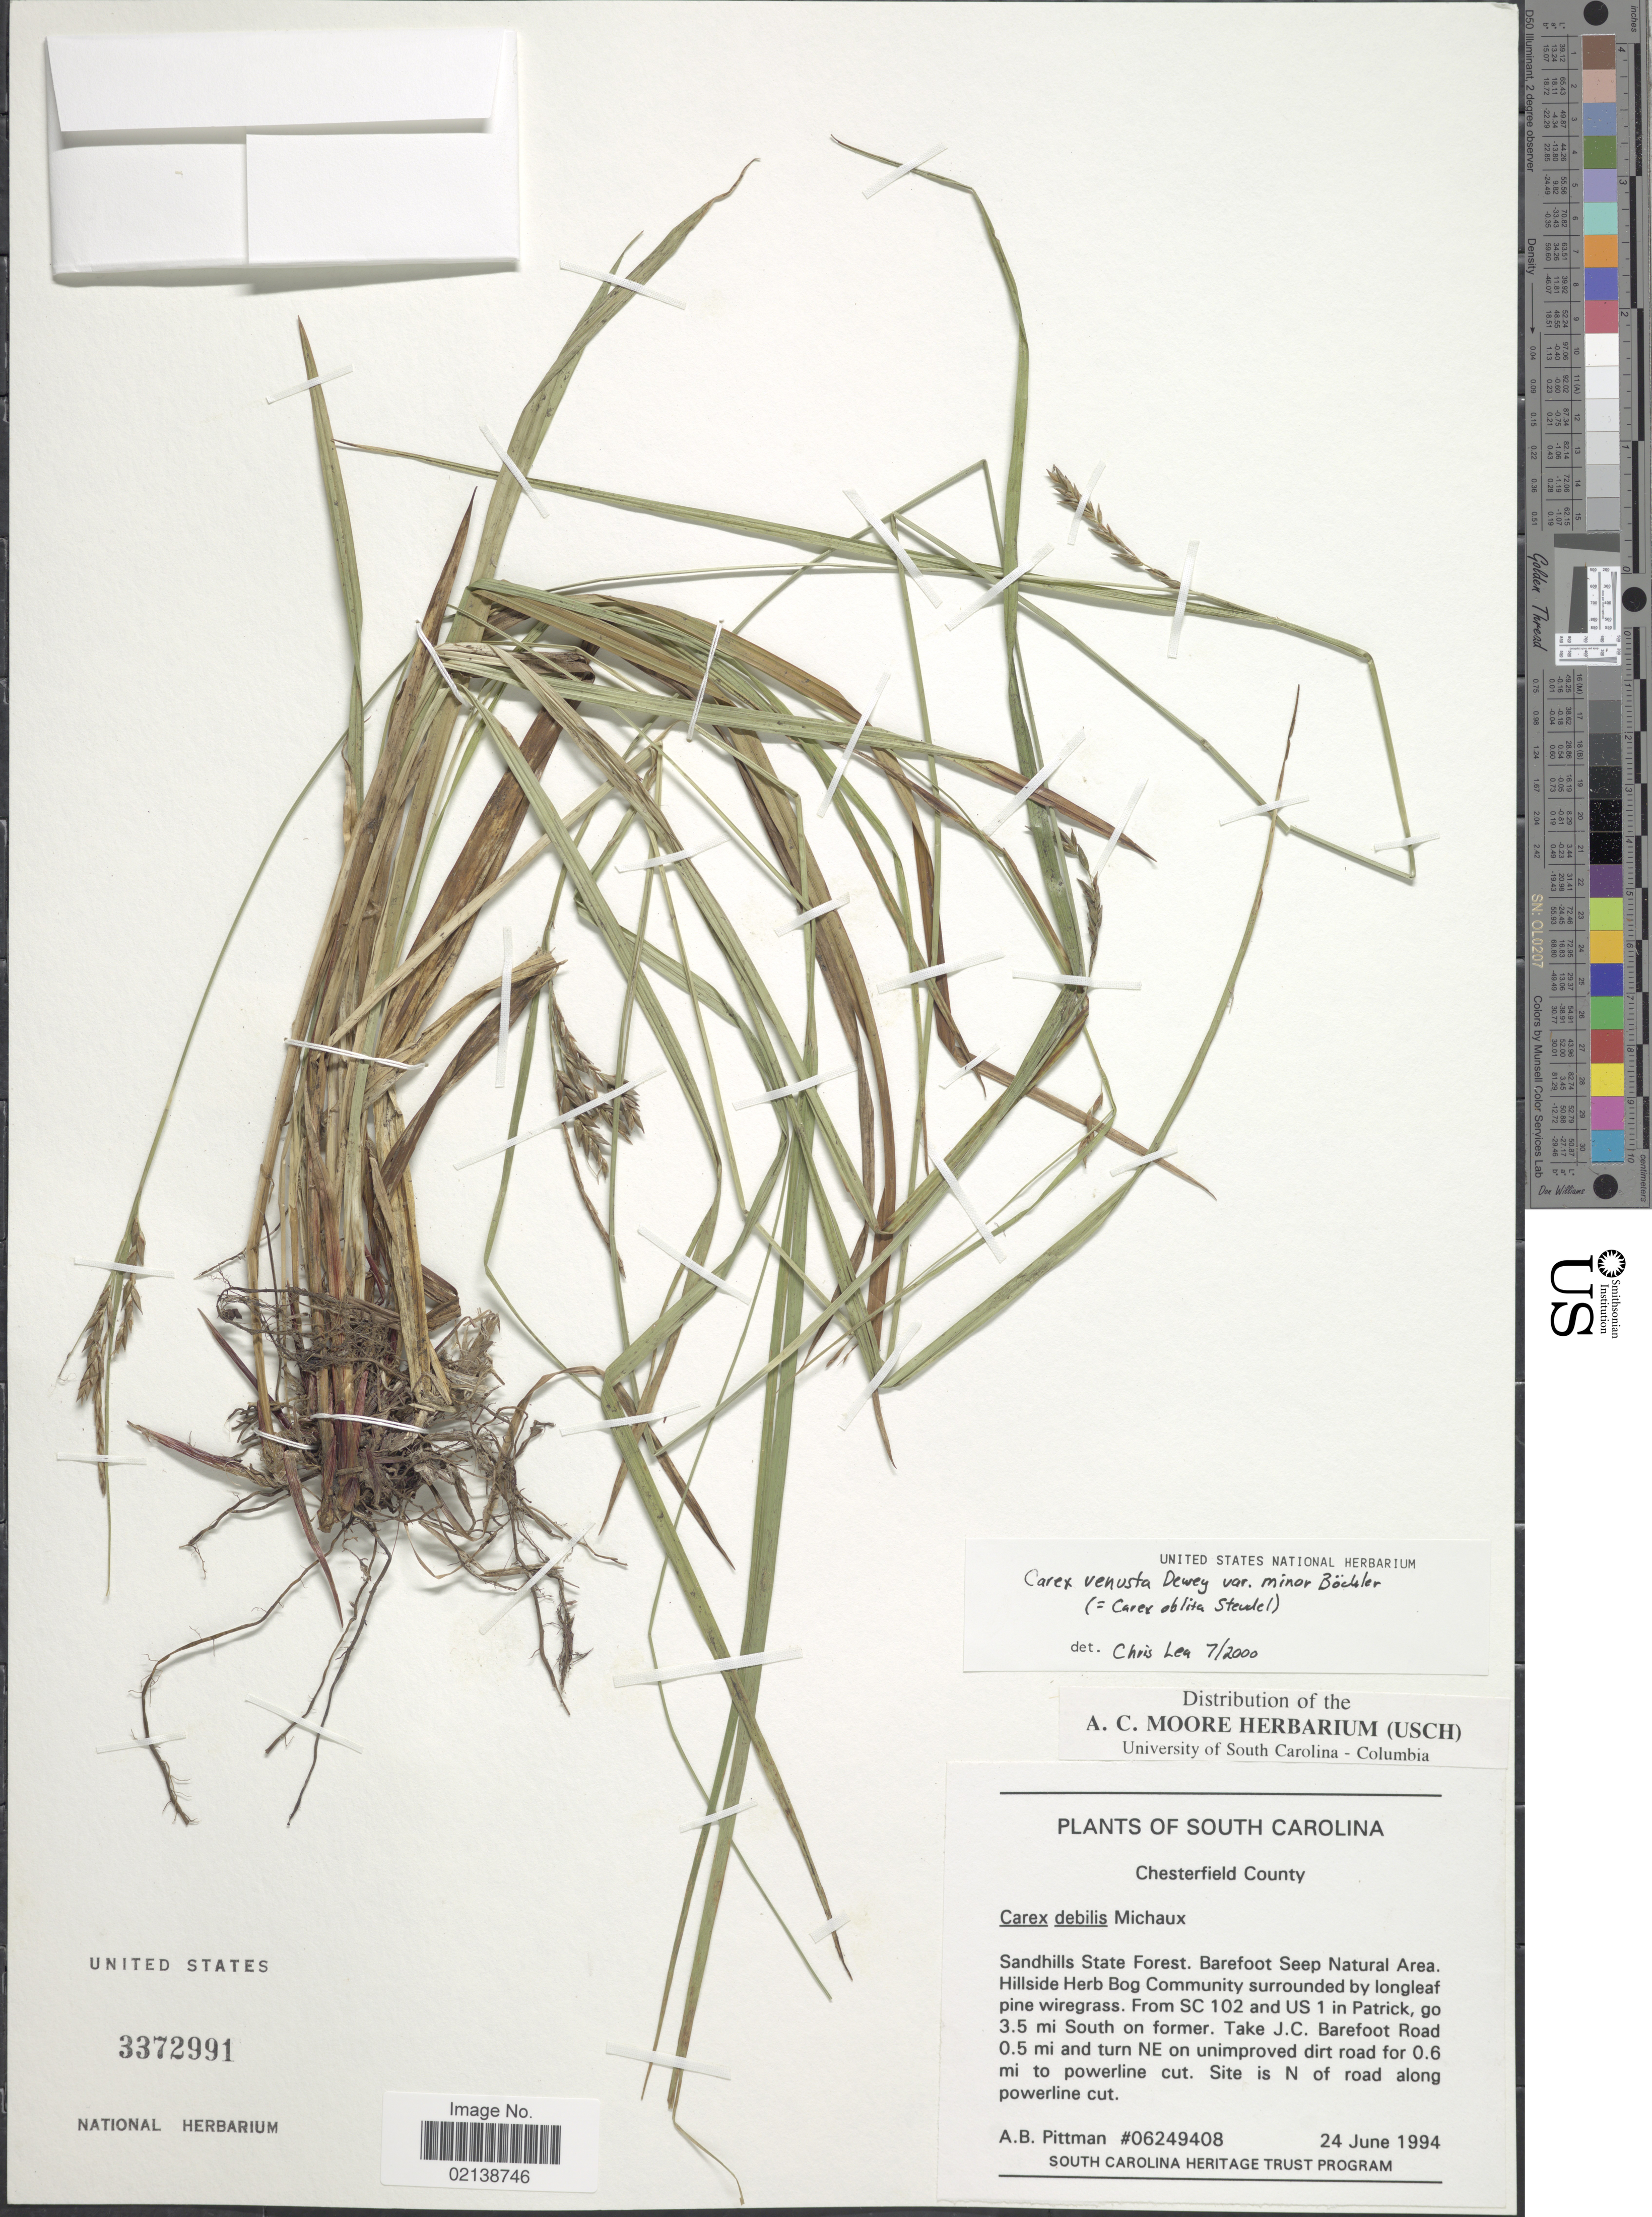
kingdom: Plantae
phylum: Tracheophyta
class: Liliopsida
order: Poales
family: Cyperaceae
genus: Carex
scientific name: Carex venusta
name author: Dewey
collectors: A. B. Pittman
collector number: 06249408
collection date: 1994-06-24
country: United States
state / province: South Carolina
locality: Chesterfield County, Sandhills State Forest. Barefoot Seep Natural Area. Hillside Herb Bog Community surrounded by longleaf pine wiregrass. From SC 102 and US 1 in Patrick, go 3.5 mi South on former. Take J.C. Barefoot Road 0.5 mi and turn NE on unimproved dirt road for 0.6 mi to powerline cut.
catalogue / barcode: US 3372991